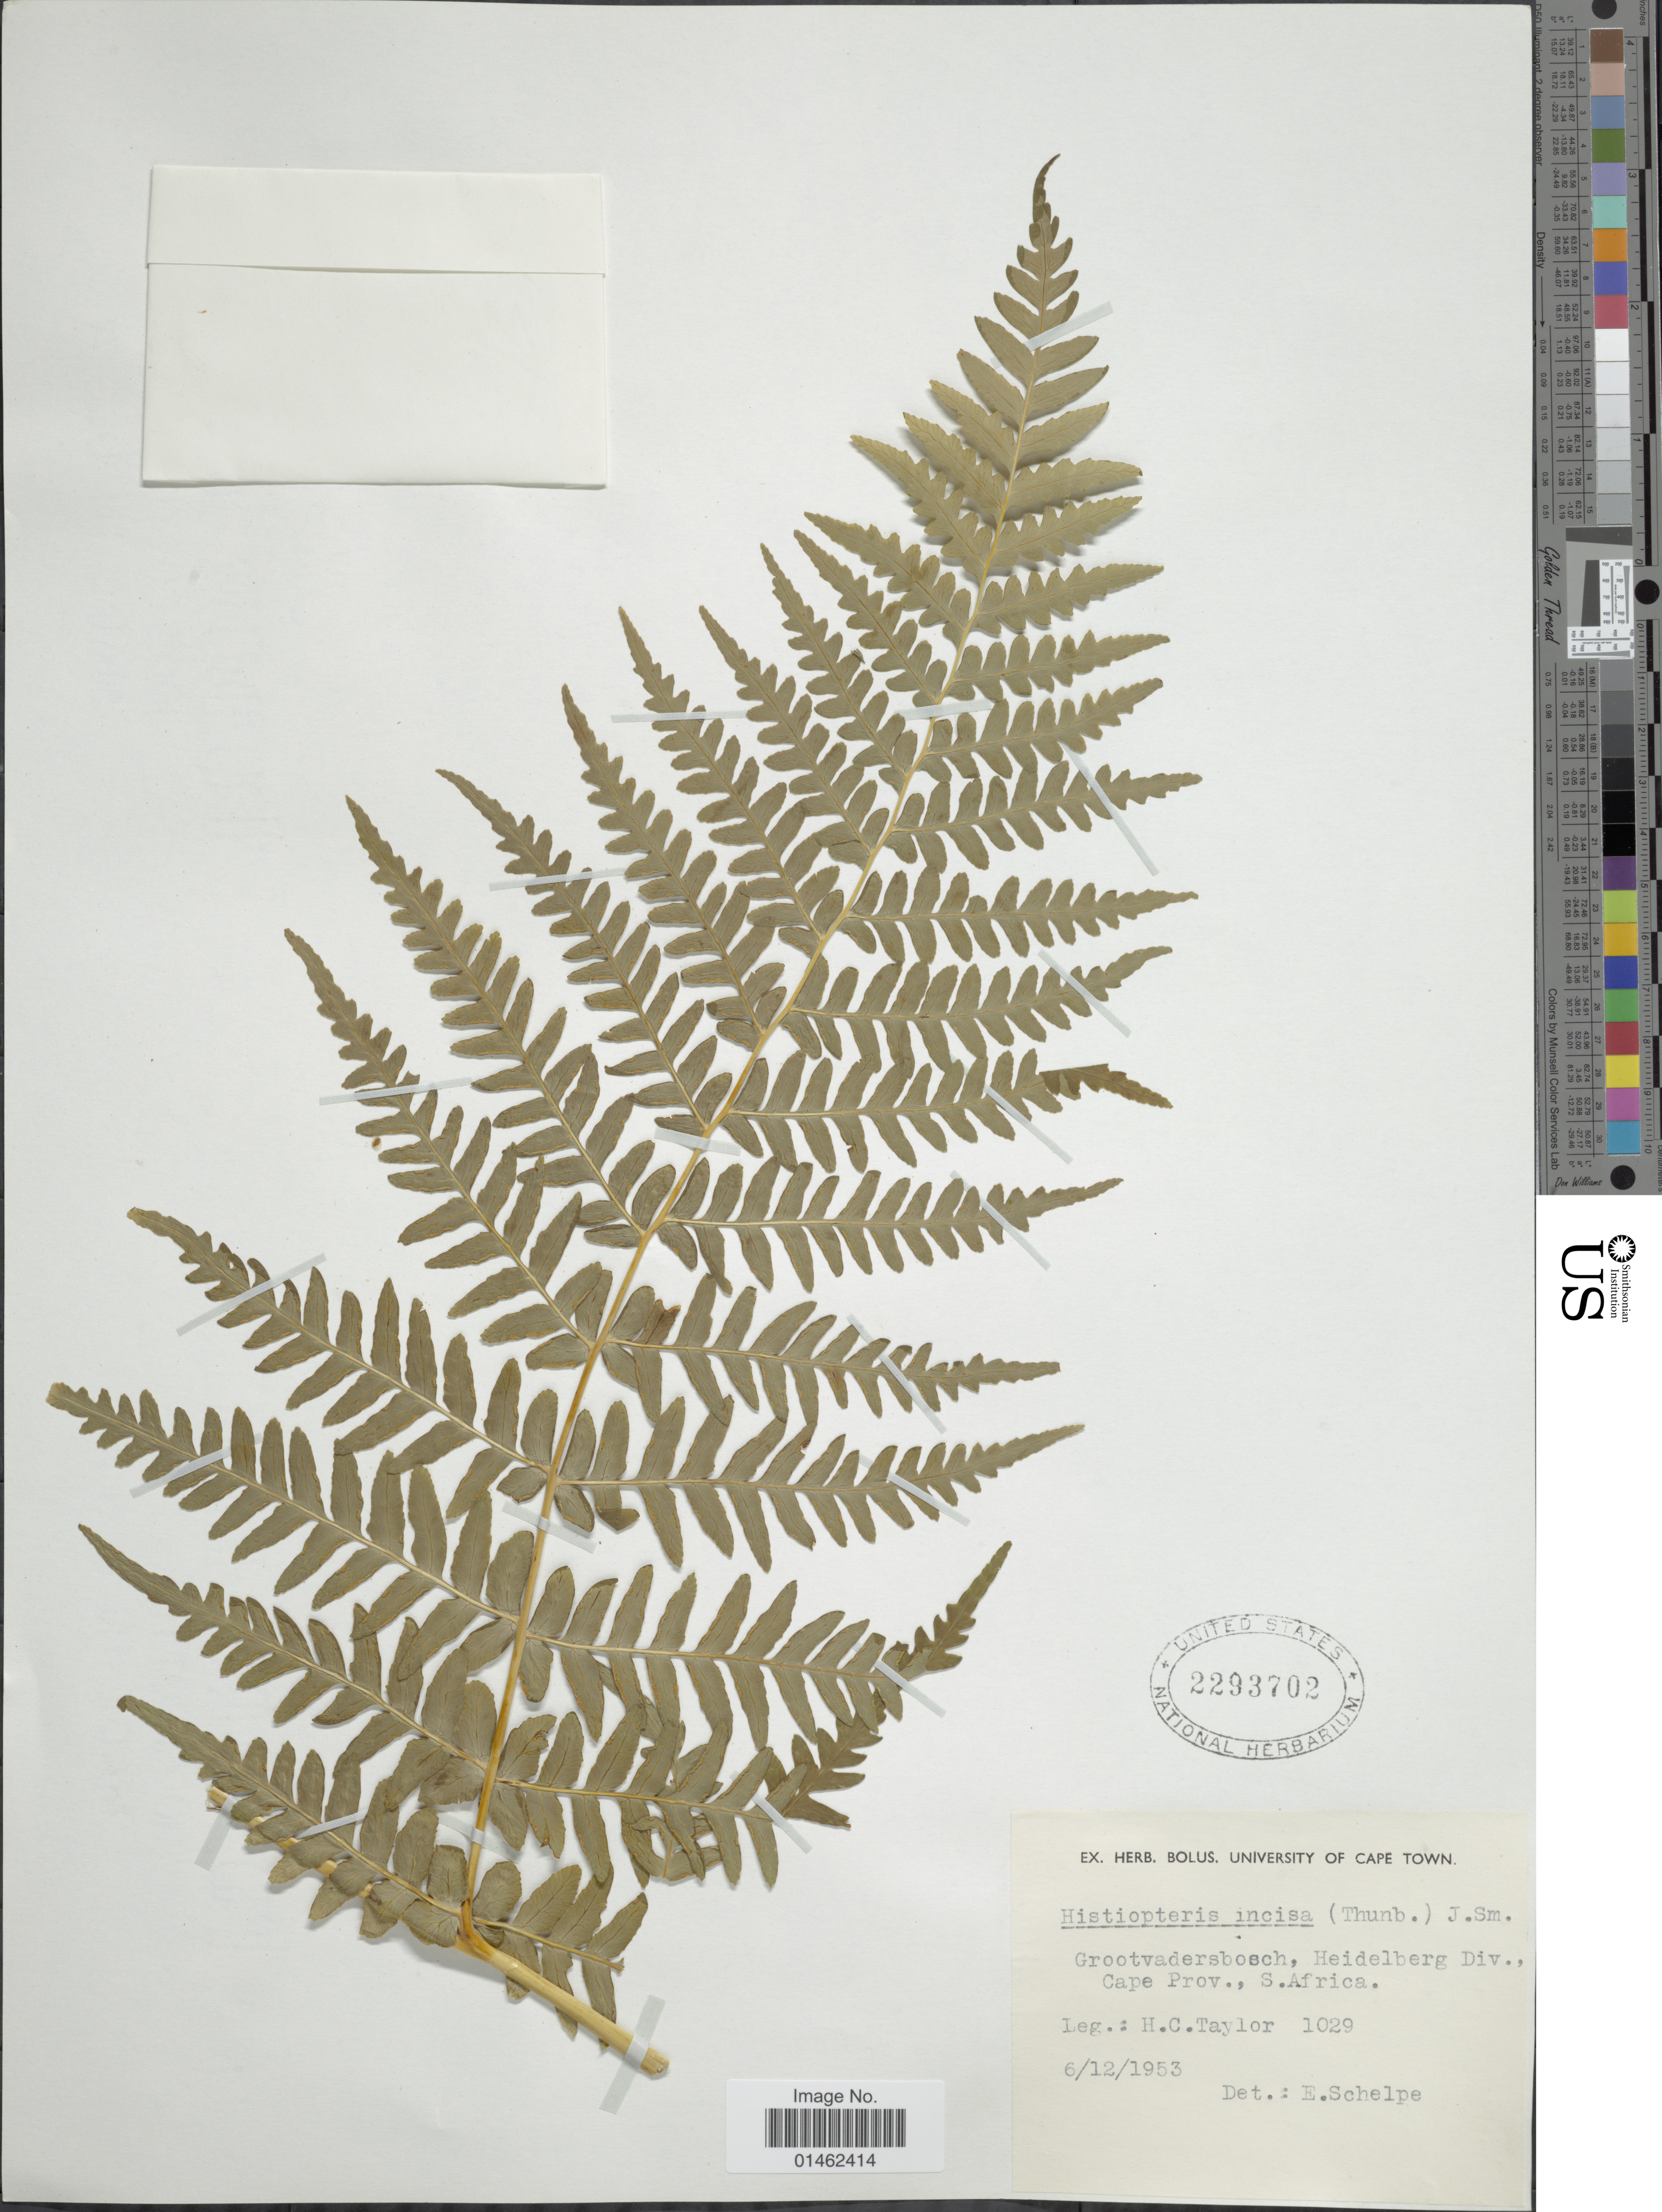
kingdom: Plantae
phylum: Tracheophyta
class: Polypodiopsida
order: Polypodiales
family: Dennstaedtiaceae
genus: Histiopteris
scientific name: Histiopteris incisa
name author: (Thunb.) J. Sm.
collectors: H. Taylor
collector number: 1029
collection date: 1953-12-06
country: South Africa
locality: Grootvadersbosch, Heidelberg Div., Cape Prov.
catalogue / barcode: US 2293702